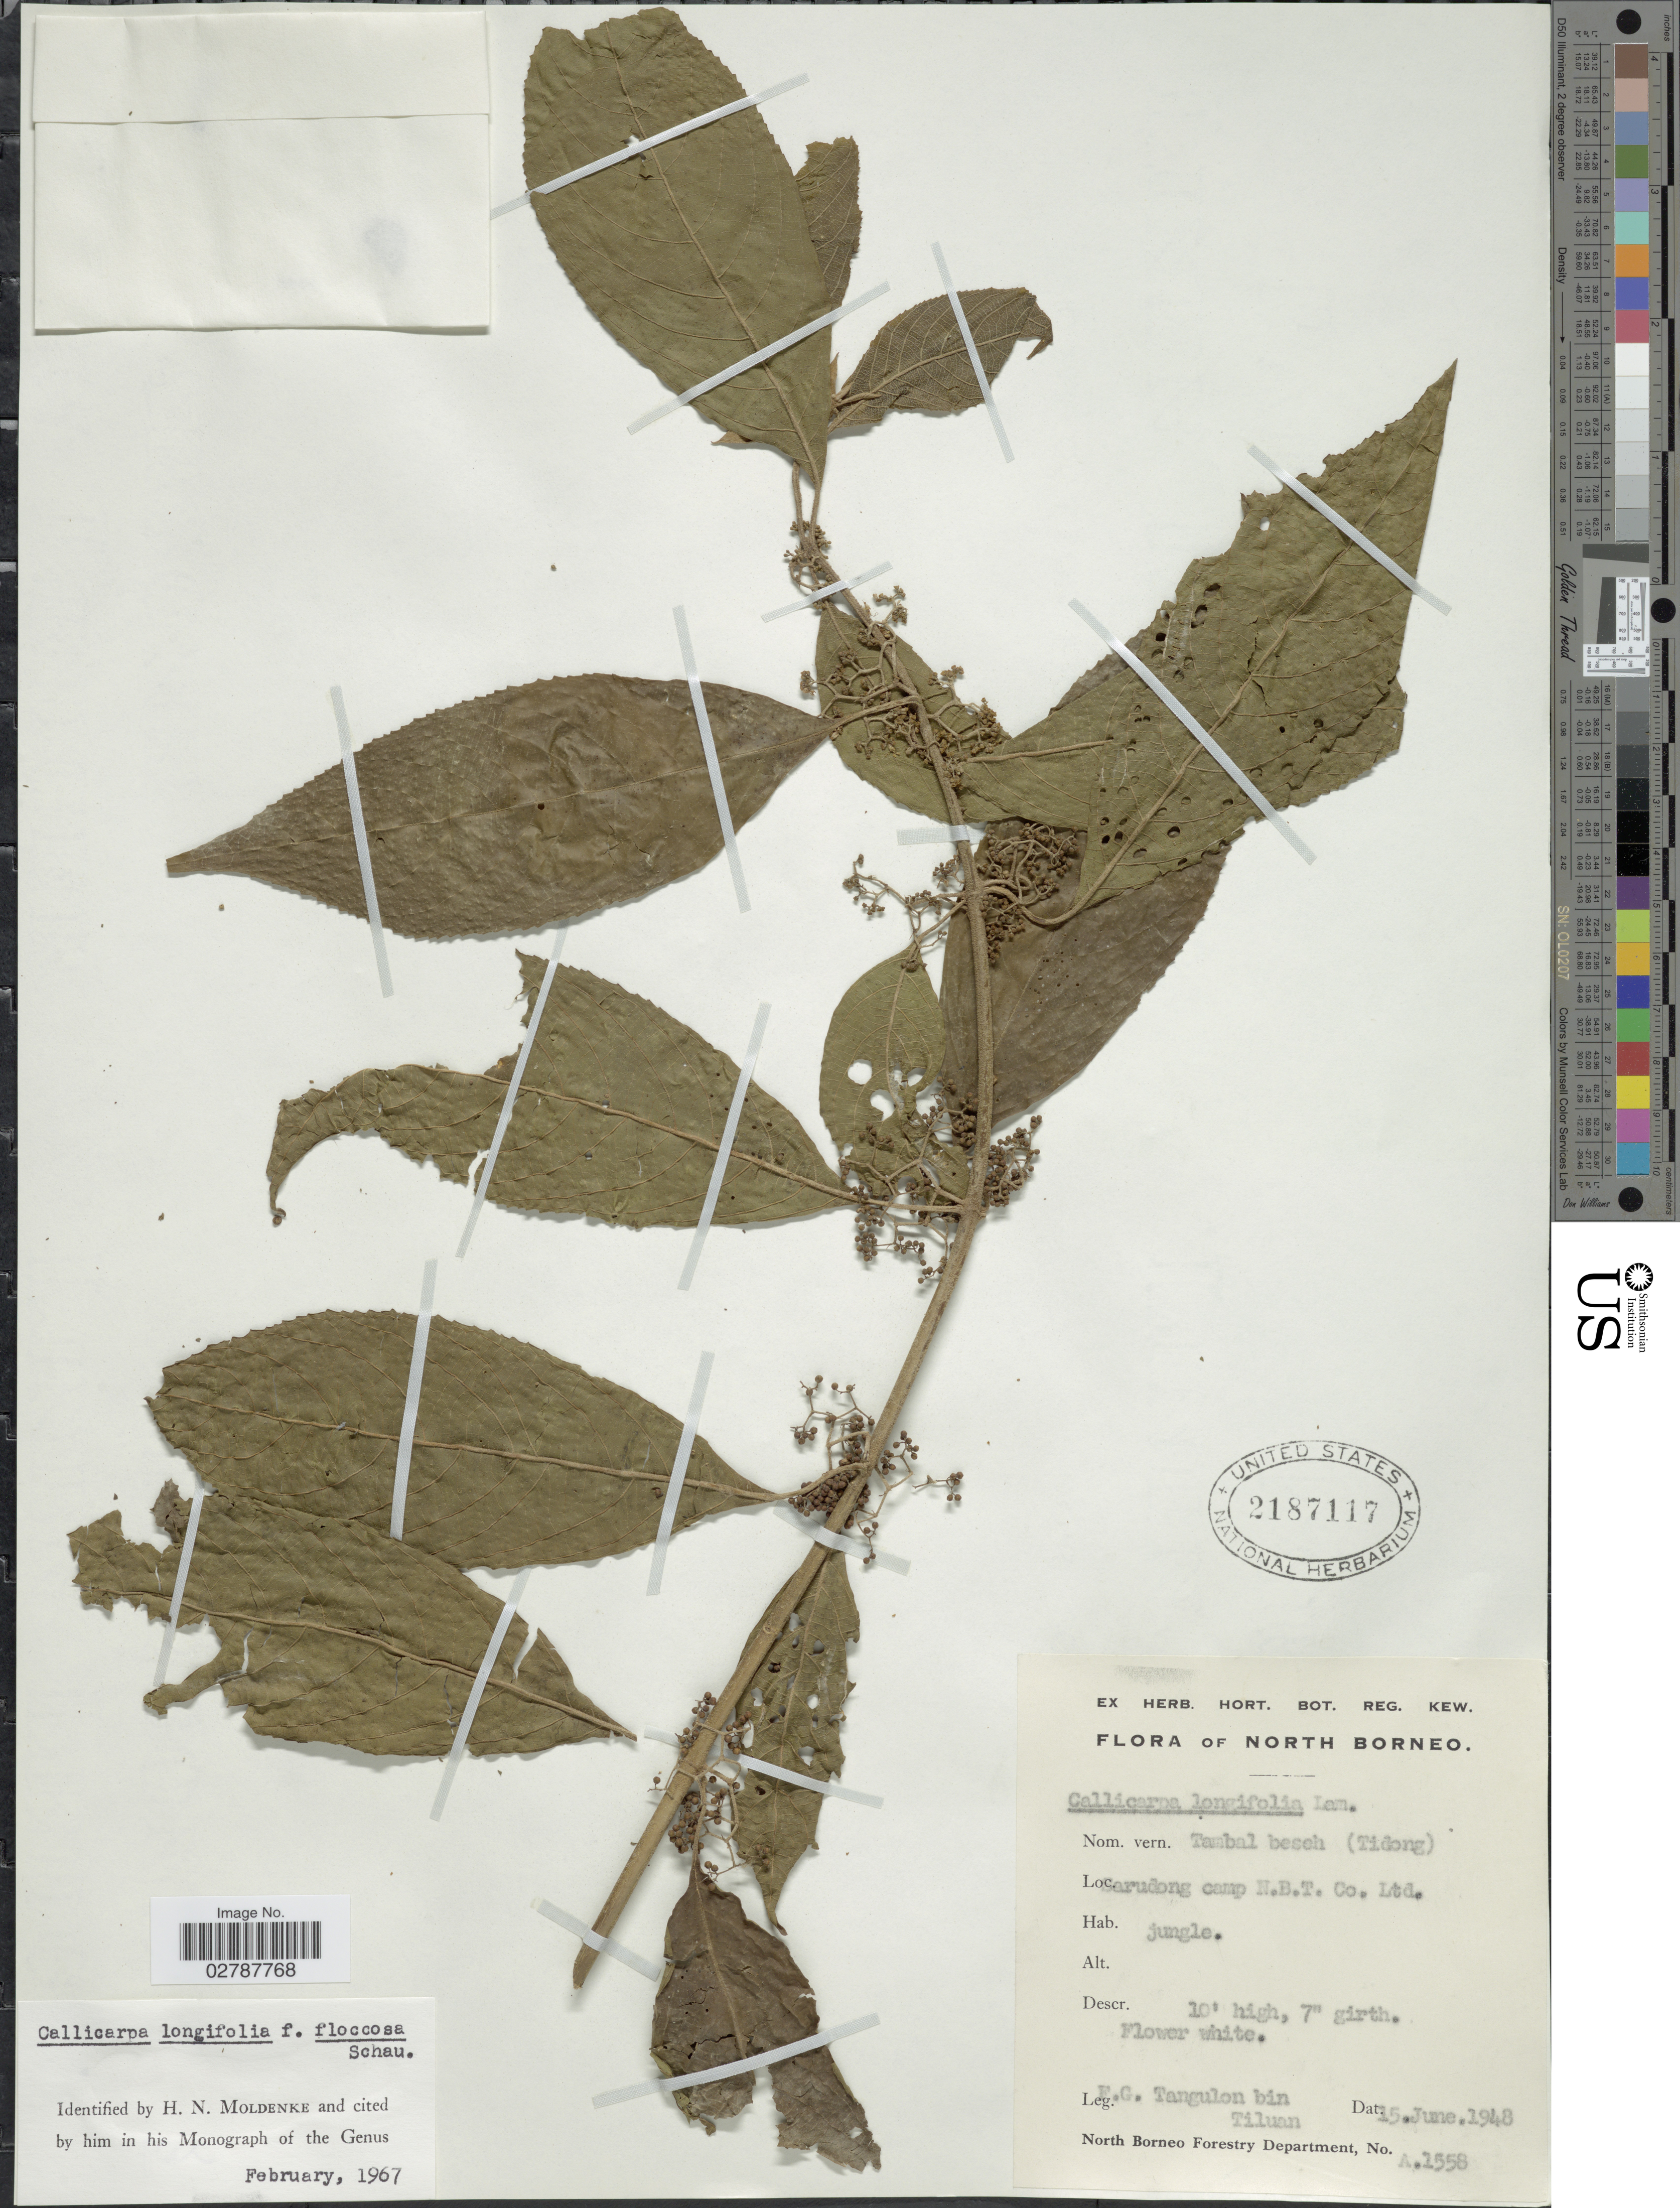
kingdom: Plantae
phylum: Tracheophyta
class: Magnoliopsida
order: Lamiales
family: Lamiaceae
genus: Callicarpa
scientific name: Callicarpa longifolia f. floccosa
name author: Schauer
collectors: F. Tiluan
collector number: A1558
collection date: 1948-06-15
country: Malaysia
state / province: Sabah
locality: North Borneo. Sarudong camp N.B.T. Co. Ltd. Jungle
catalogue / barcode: US 2187117